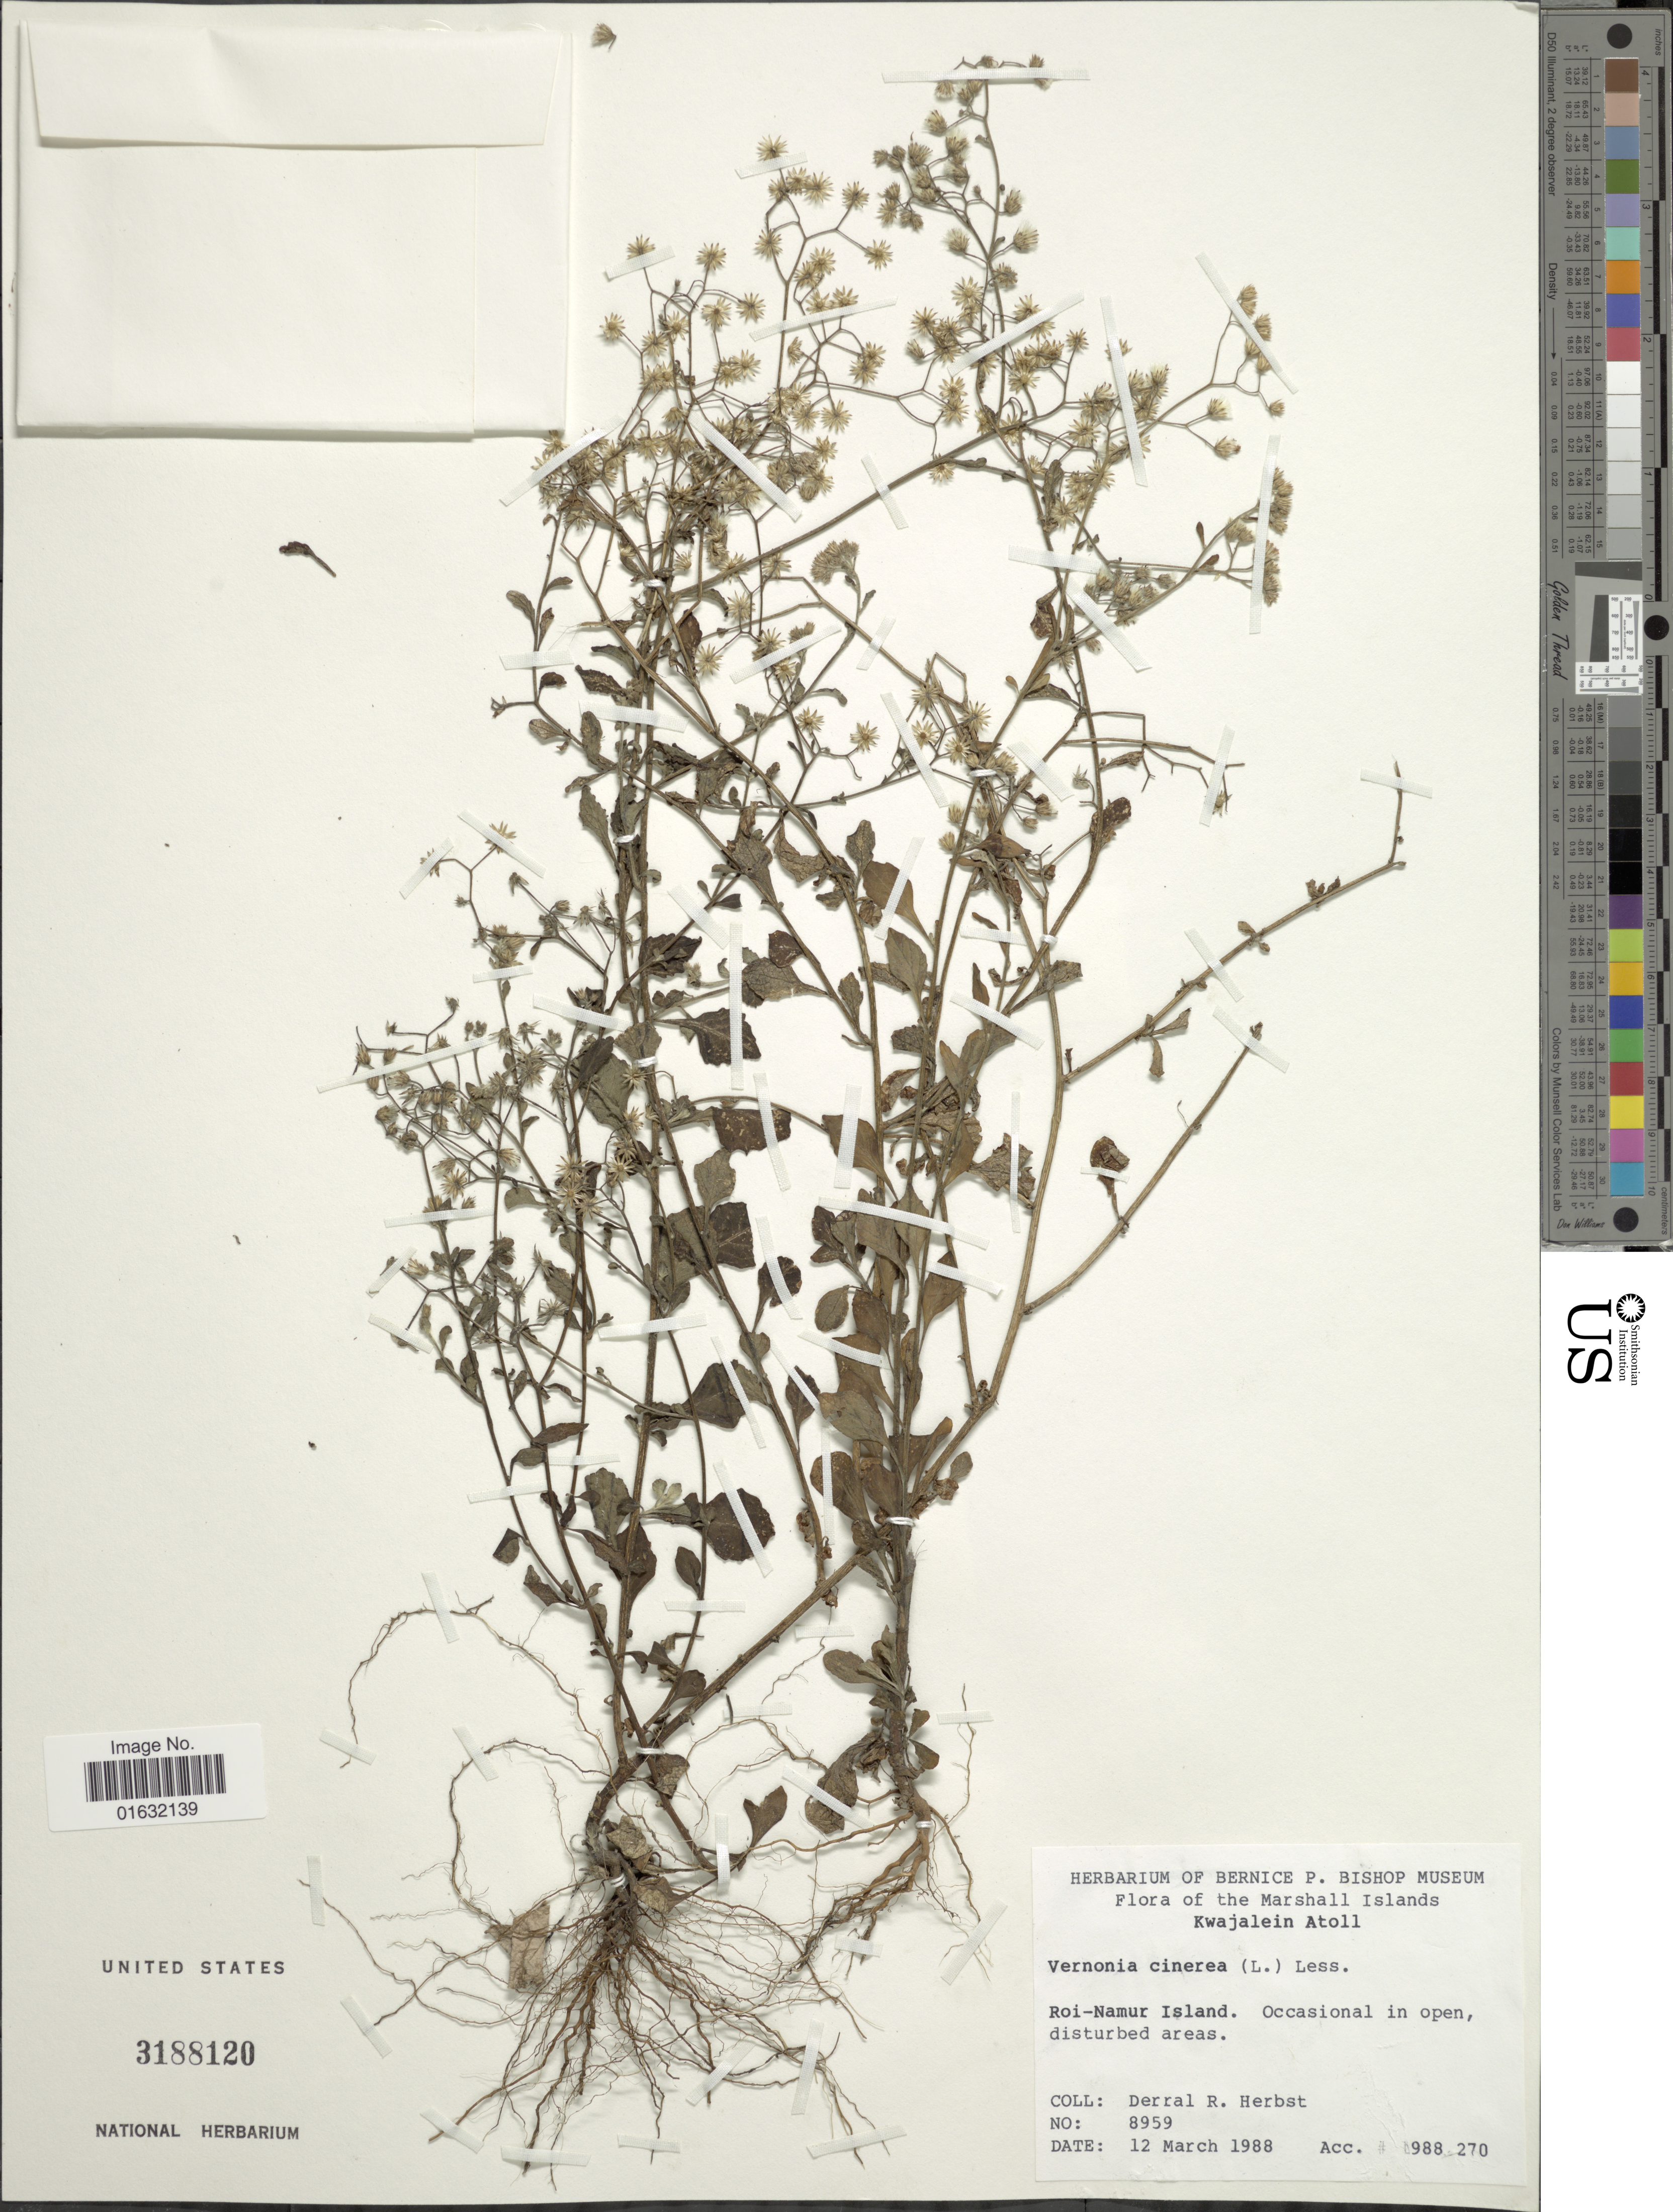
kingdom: Plantae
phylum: Tracheophyta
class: Magnoliopsida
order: Asterales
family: Asteraceae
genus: Cyanthillium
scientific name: Cyanthillium cinereum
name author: (L.) H. Rob.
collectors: D. R. Herbst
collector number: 8959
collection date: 1988-03-12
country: Marshall Islands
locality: The Marshall Islands, Kwajalein Atoll, Roi-Namur Island.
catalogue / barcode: US 3188120